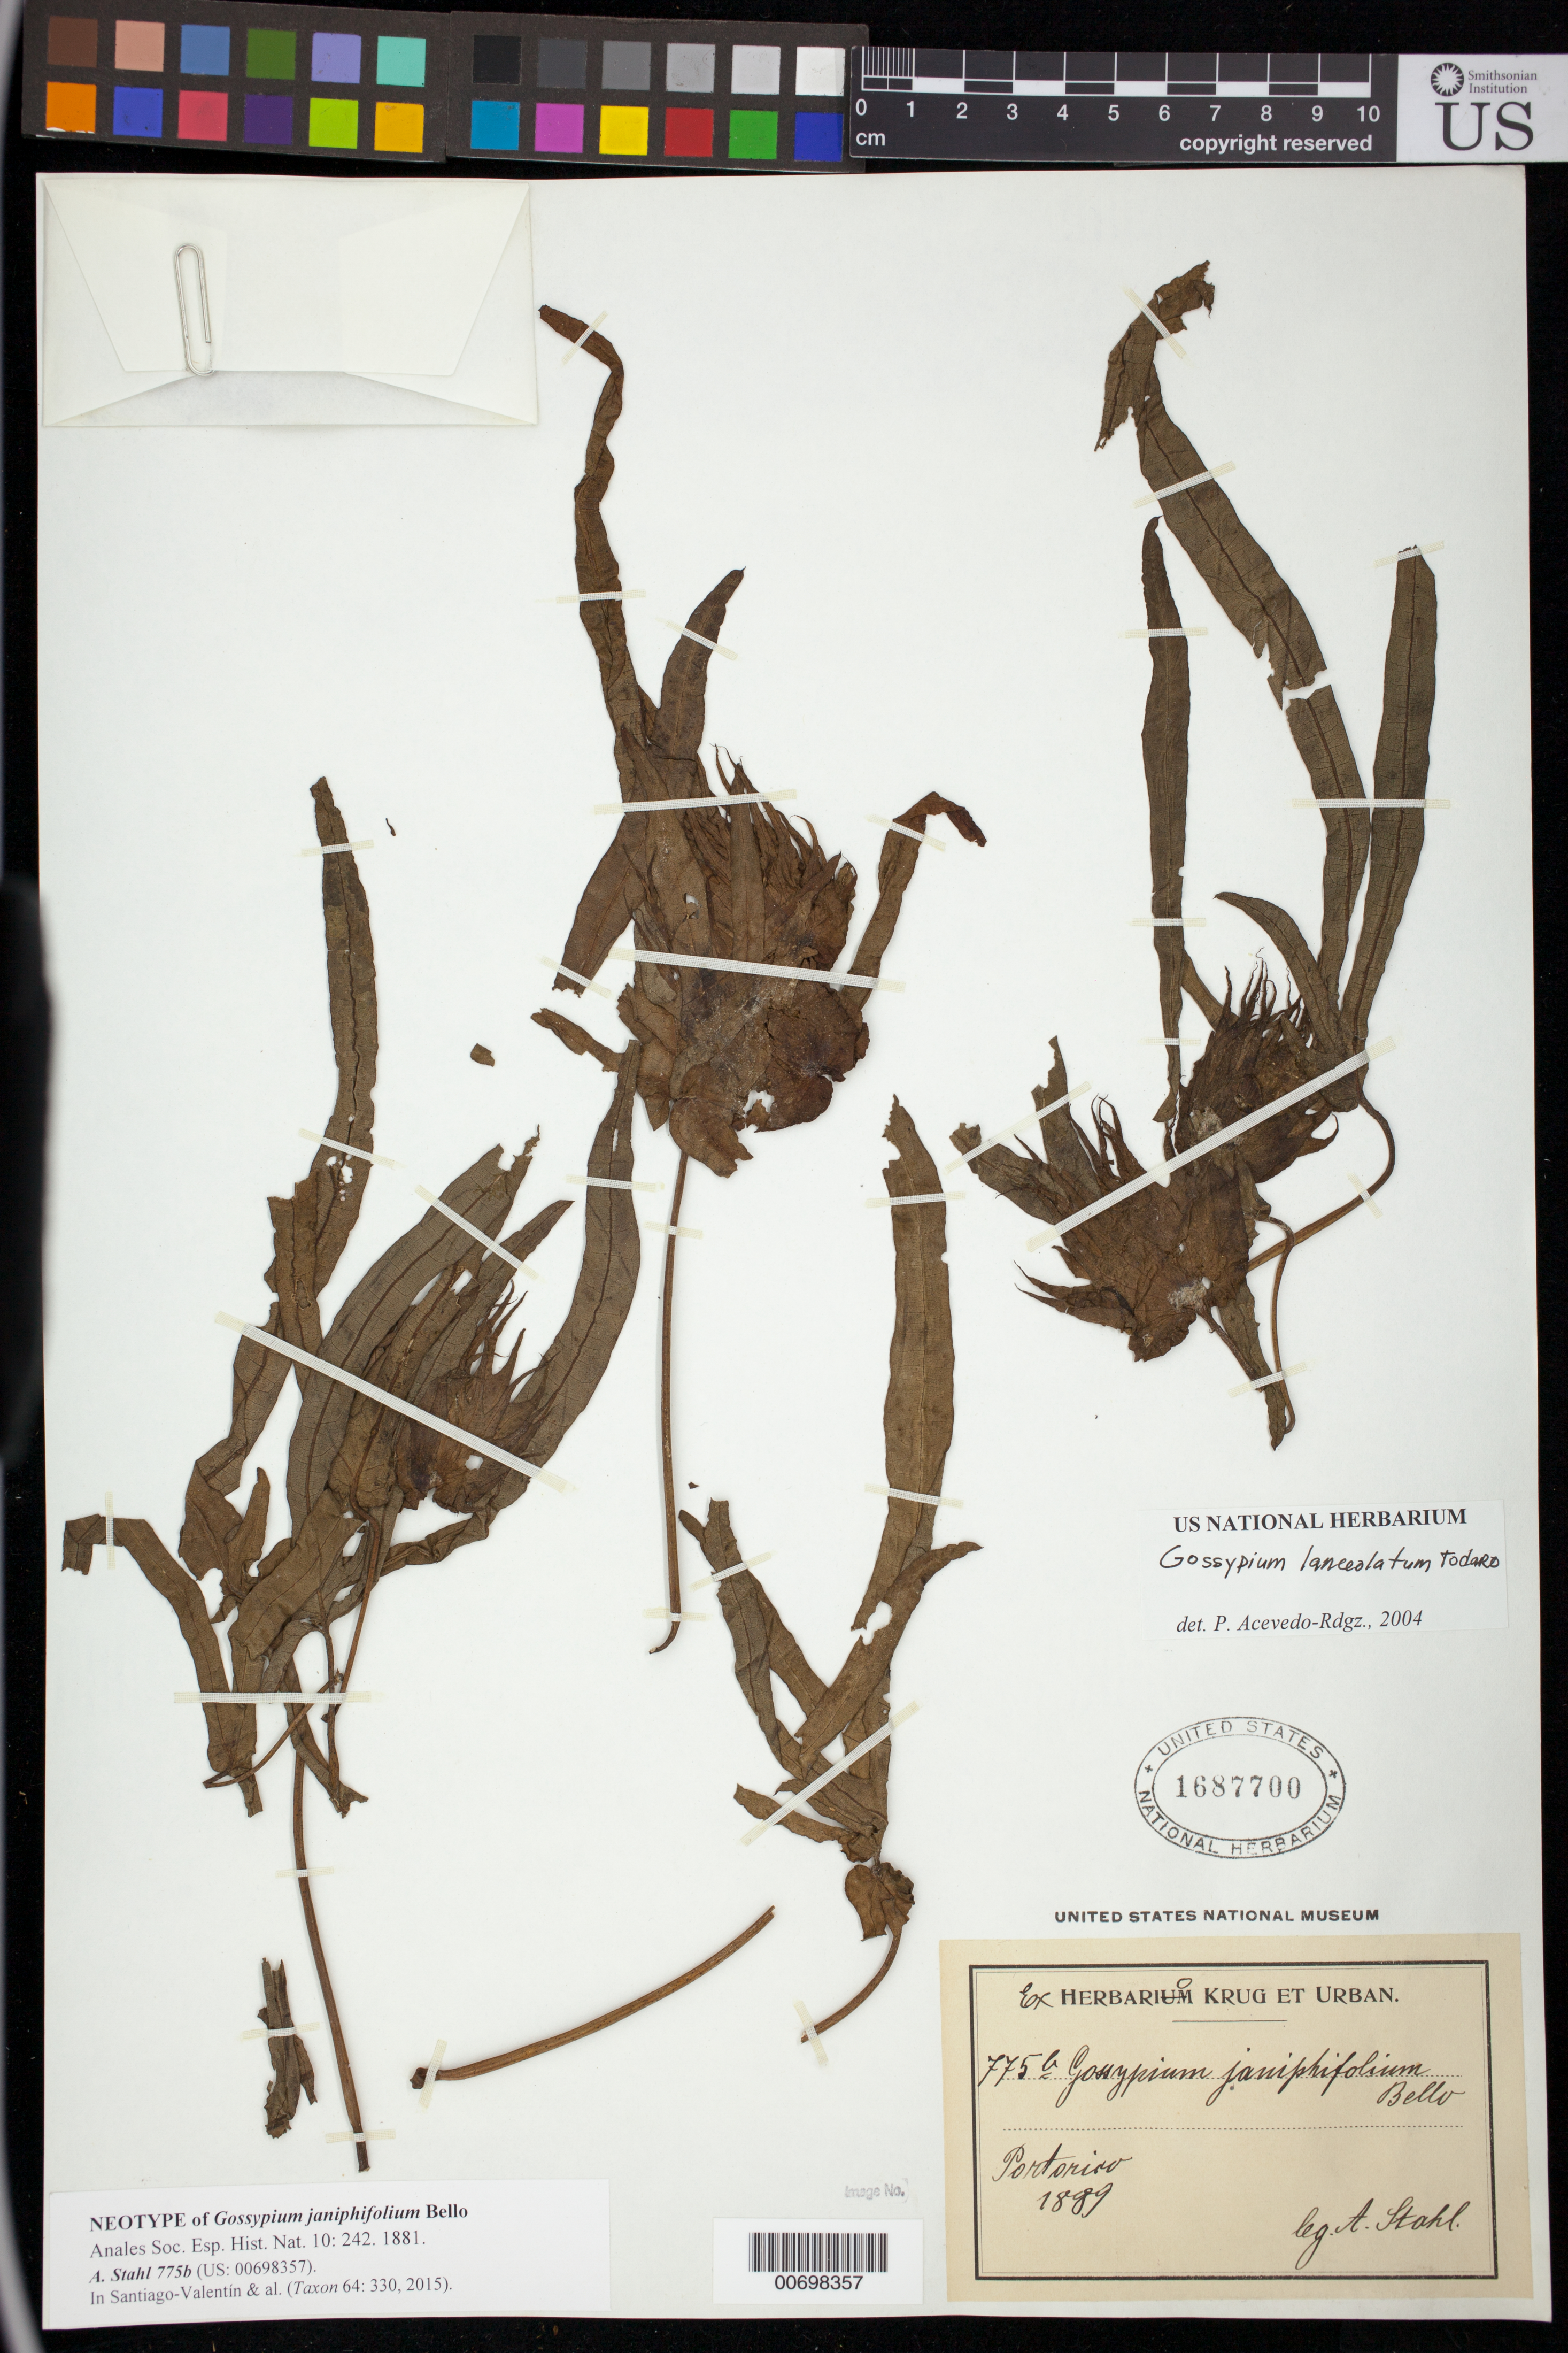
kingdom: Plantae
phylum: Tracheophyta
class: Magnoliopsida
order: Malvales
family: Malvaceae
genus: Gossypium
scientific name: Gossypium janiphifolium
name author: Bello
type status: Neotype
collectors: A. Stahl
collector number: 775 b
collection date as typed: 1889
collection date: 1889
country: Puerto Rico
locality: Portorico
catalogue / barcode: US 1687700